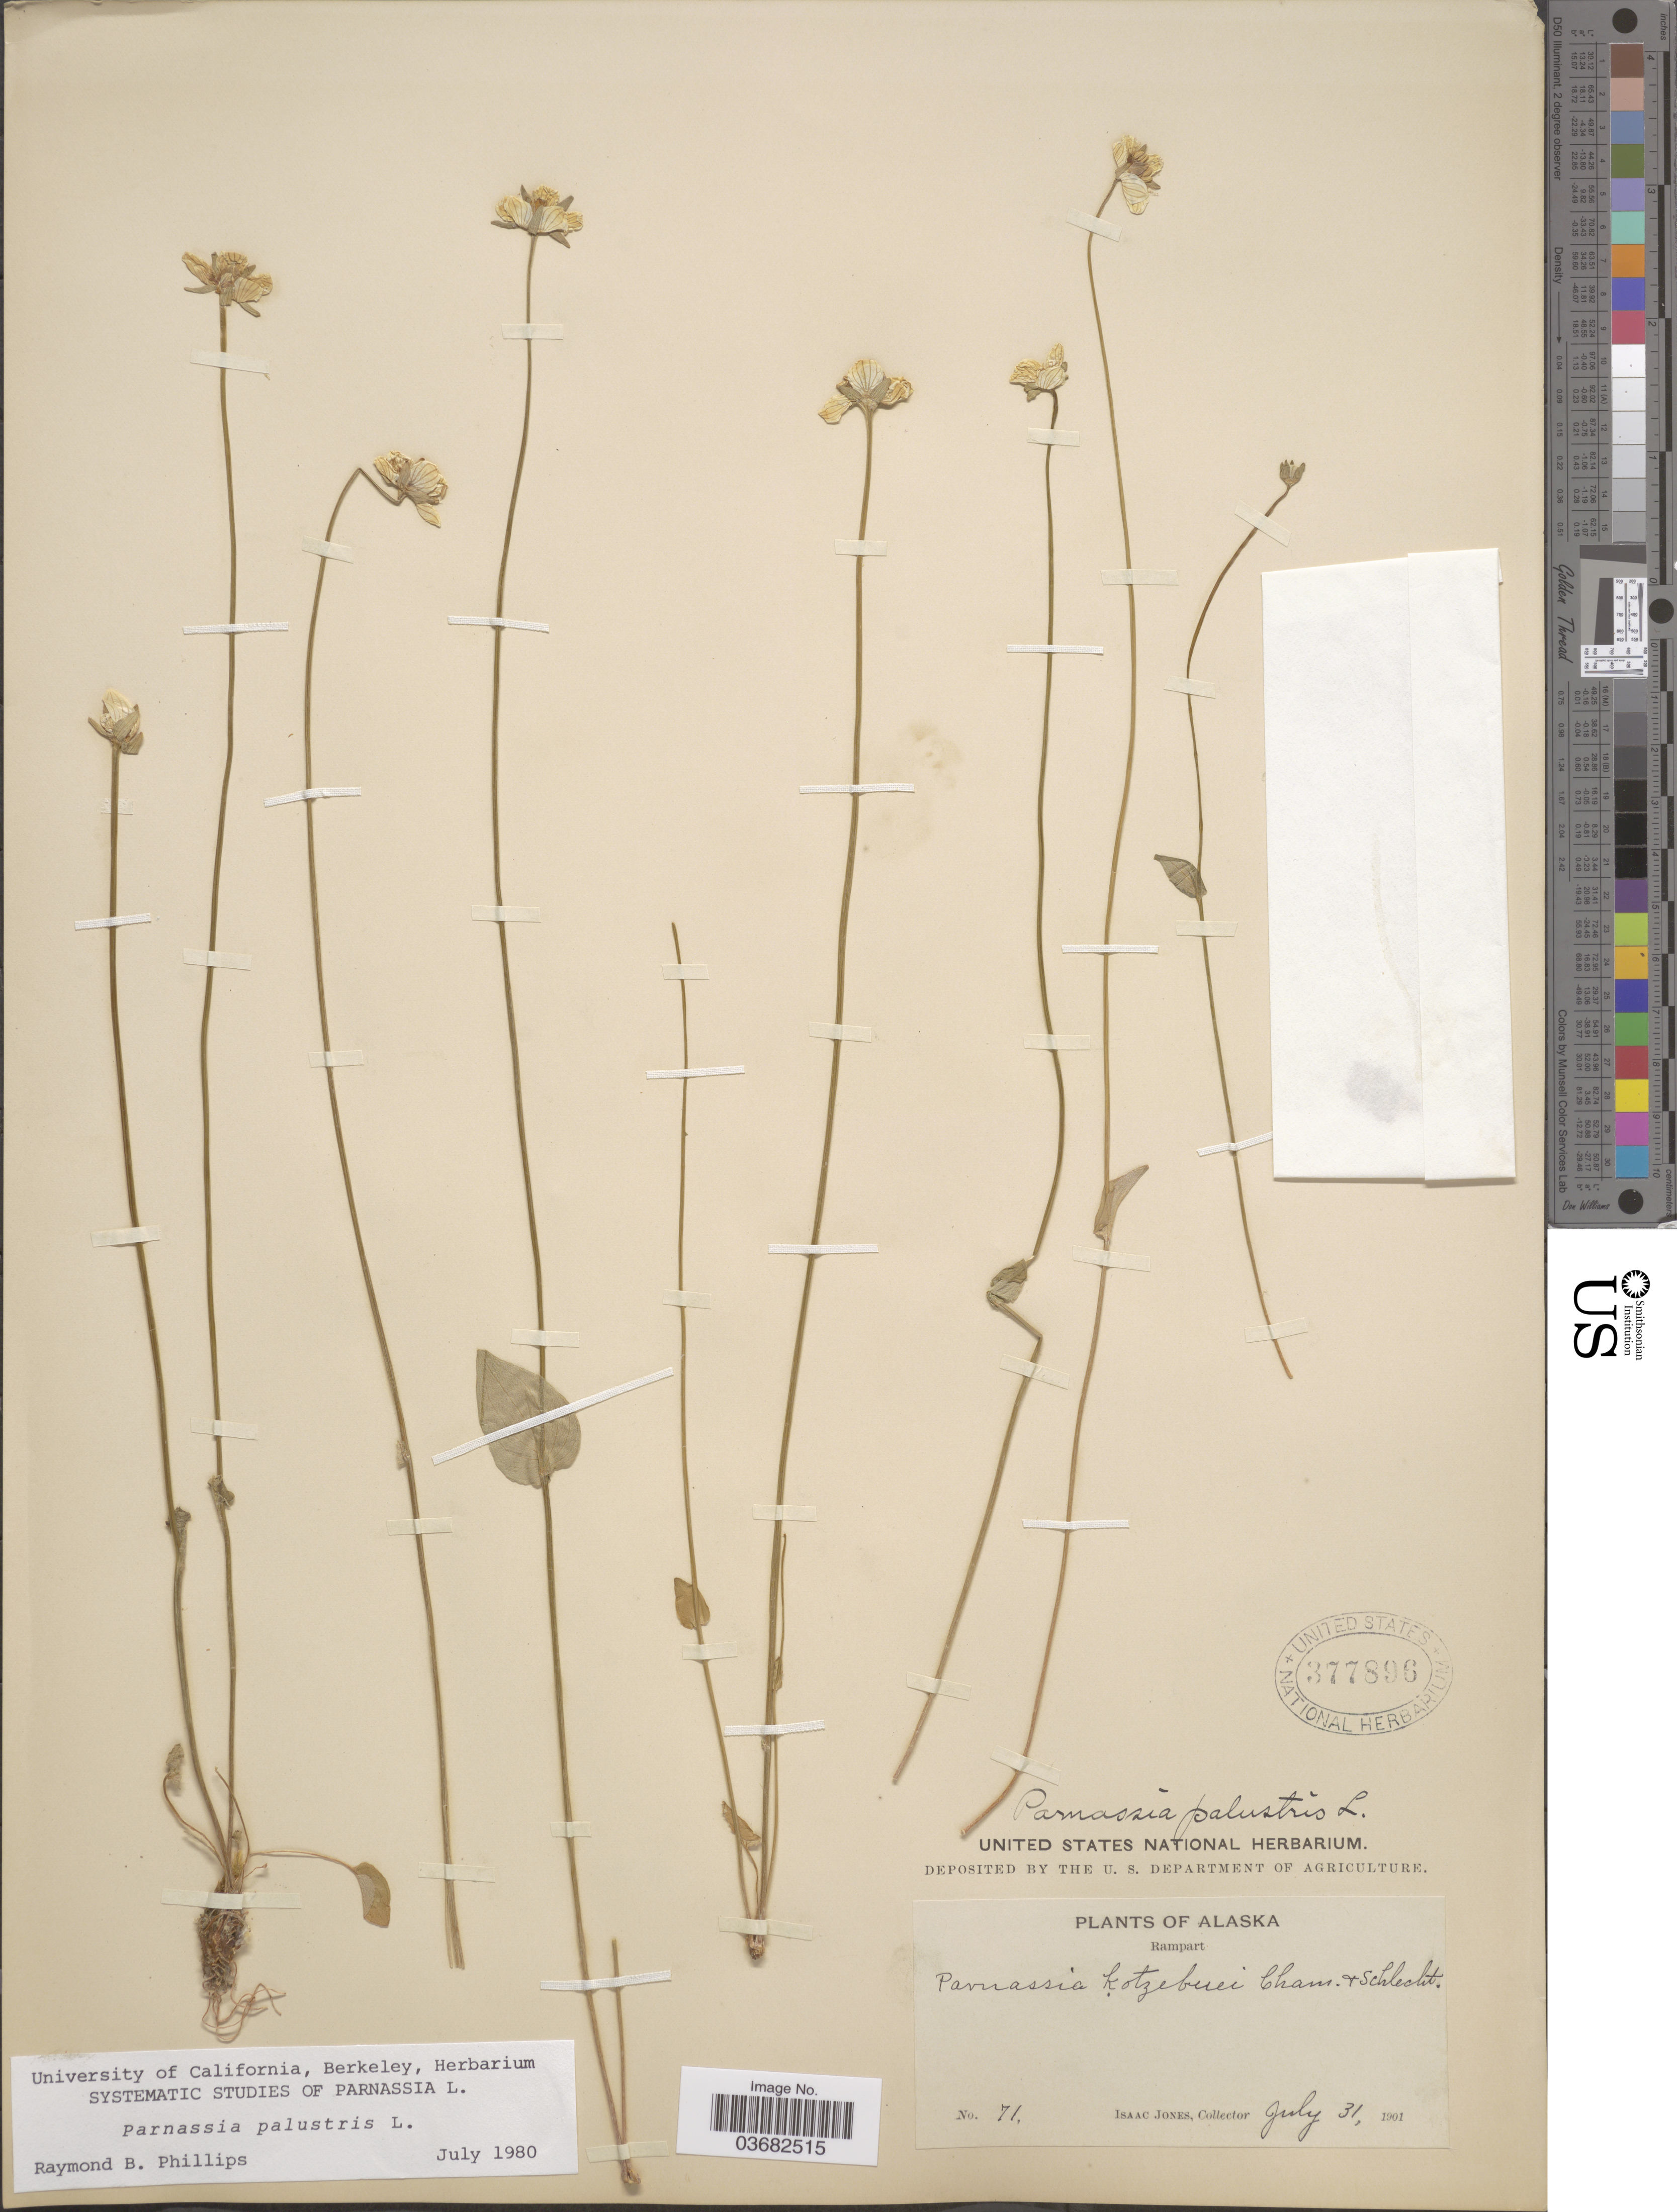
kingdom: Plantae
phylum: Tracheophyta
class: Magnoliopsida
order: Celastrales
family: Parnassiaceae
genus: Parnassia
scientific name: Parnassia palustris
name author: L.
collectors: I. Jones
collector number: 71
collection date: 1901-07-13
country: United States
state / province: Alaska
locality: Rampart.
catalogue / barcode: US 377896